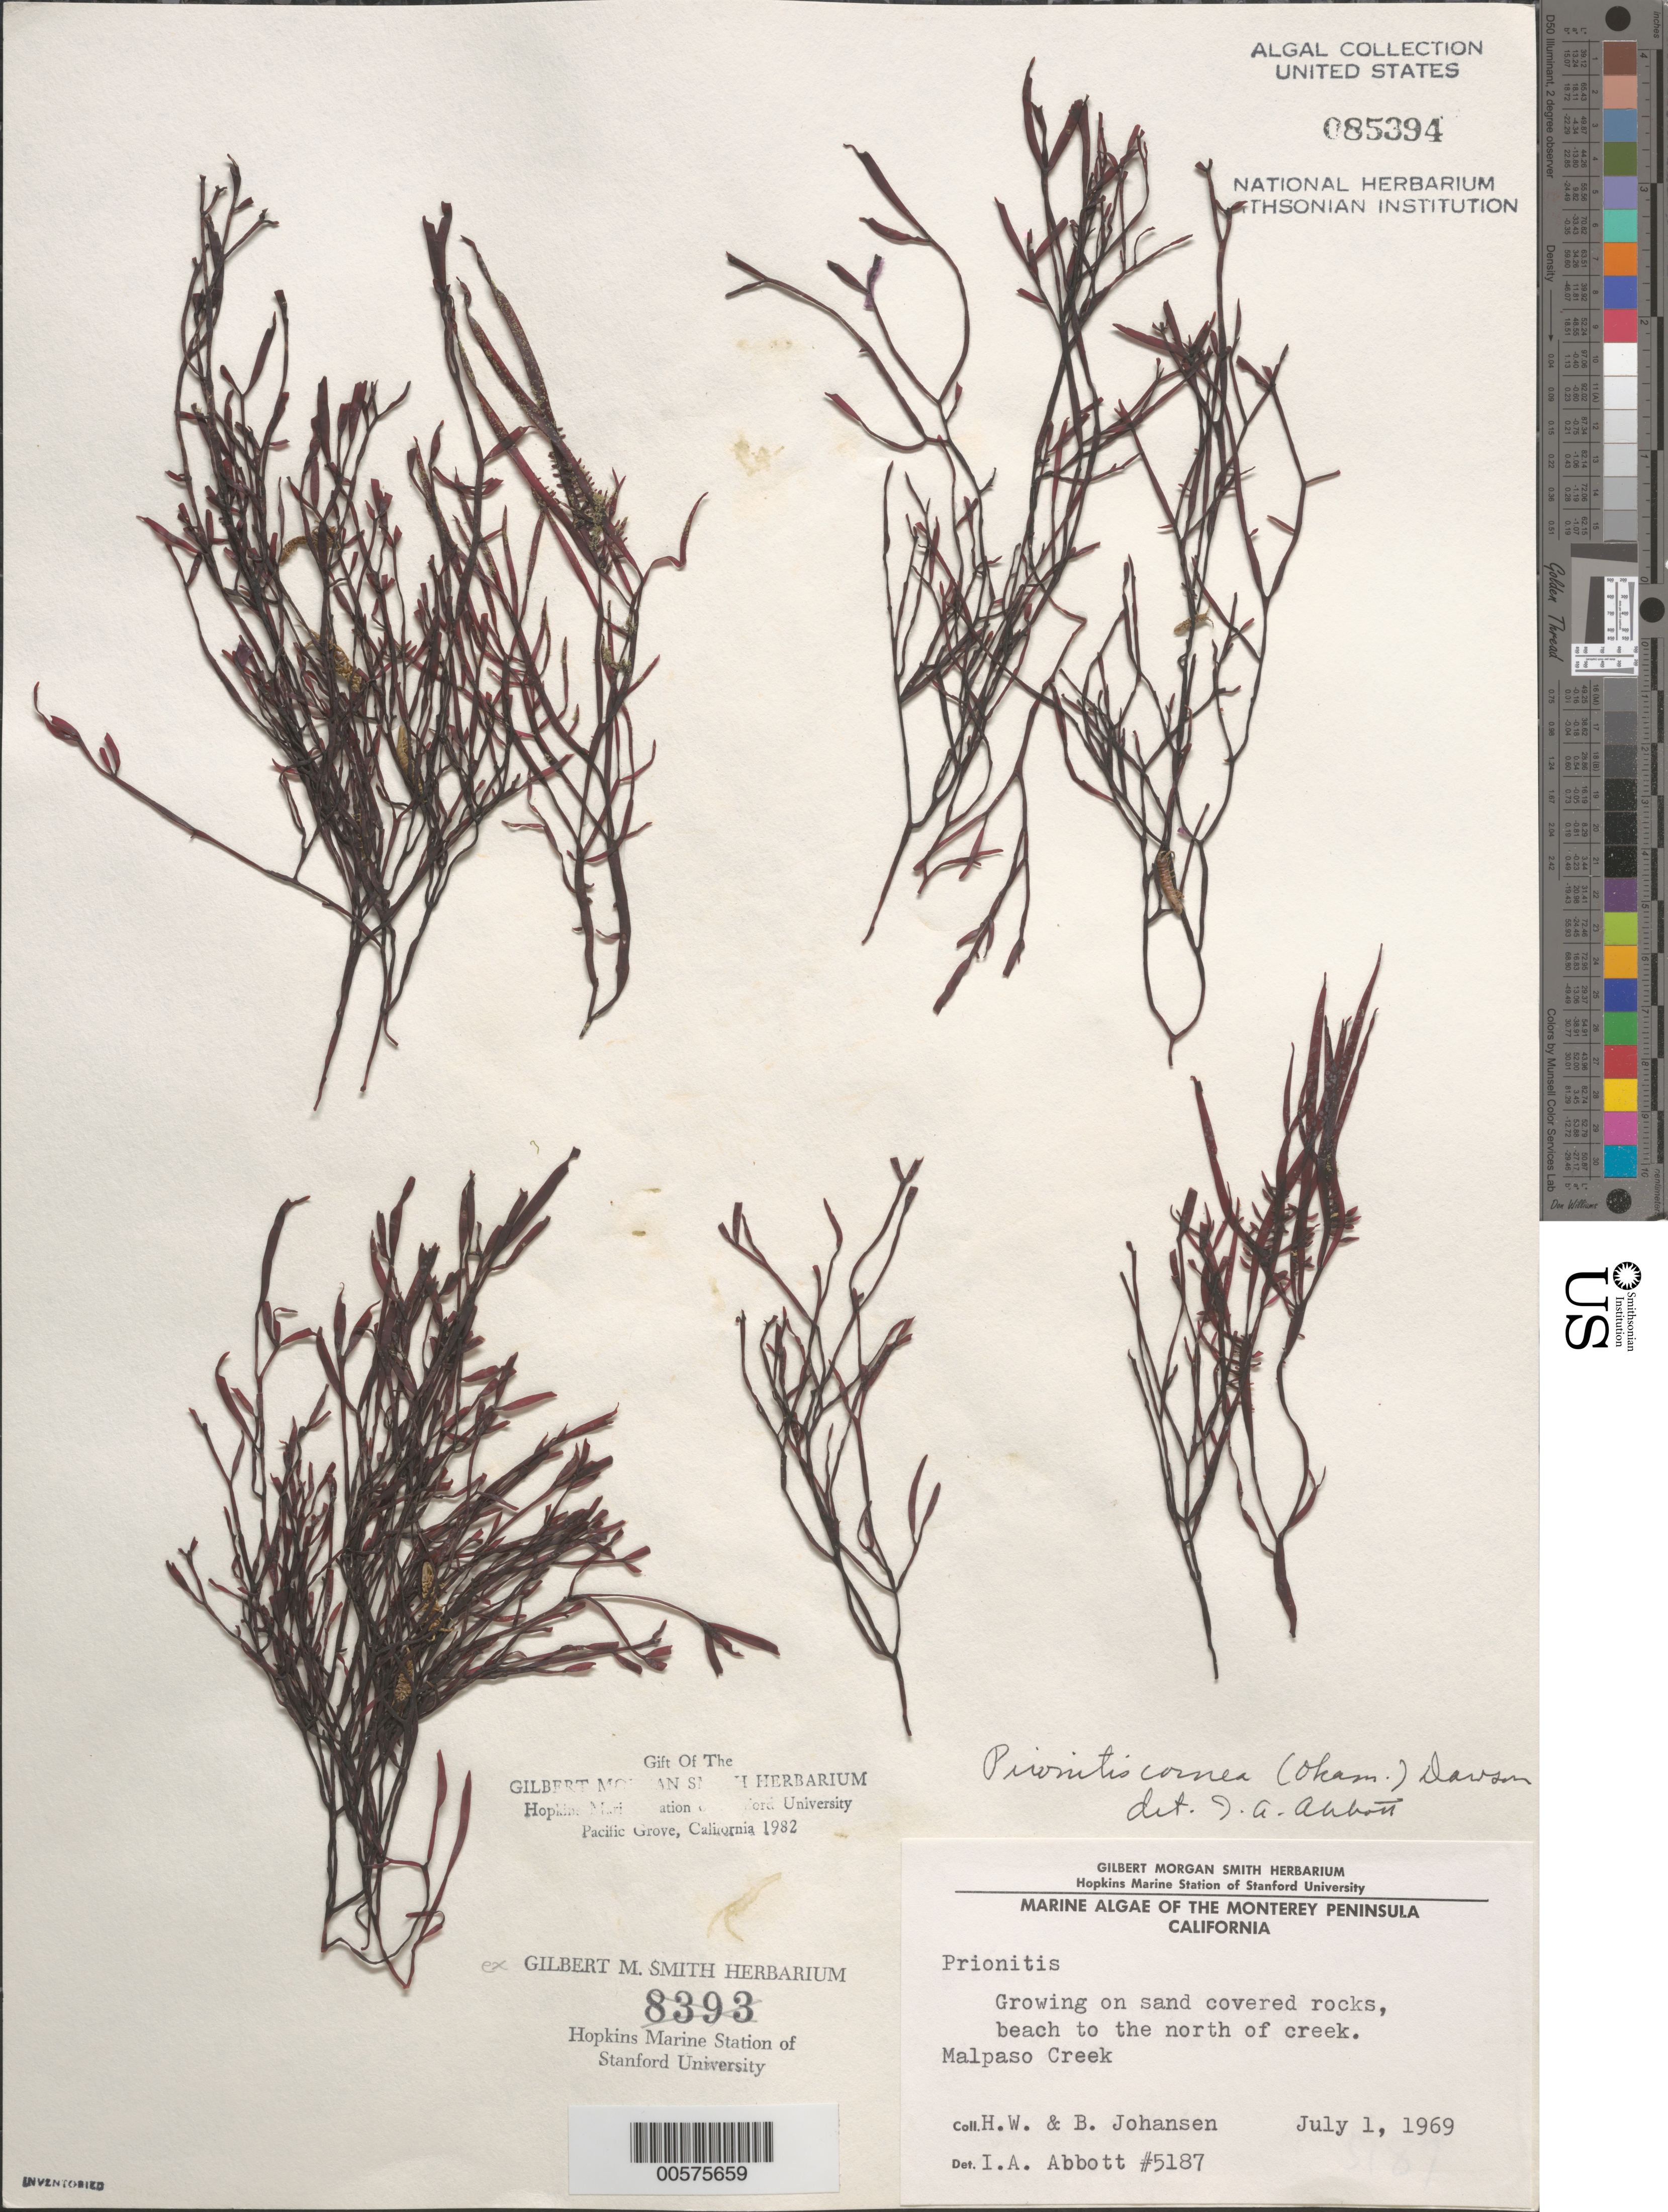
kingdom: Plantae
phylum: Rhodophyta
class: Florideophyceae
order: Halymeniales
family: Halymeniaceae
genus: Grateloupia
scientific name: Grateloupia cornea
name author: Okamura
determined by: Algae name updating Project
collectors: H. Johansen & B. Johansen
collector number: IAA 5187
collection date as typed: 01 Jul 1969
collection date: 1969-07-01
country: United States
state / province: California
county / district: Monterey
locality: Beach north of Malpaso Creek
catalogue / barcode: US 85394